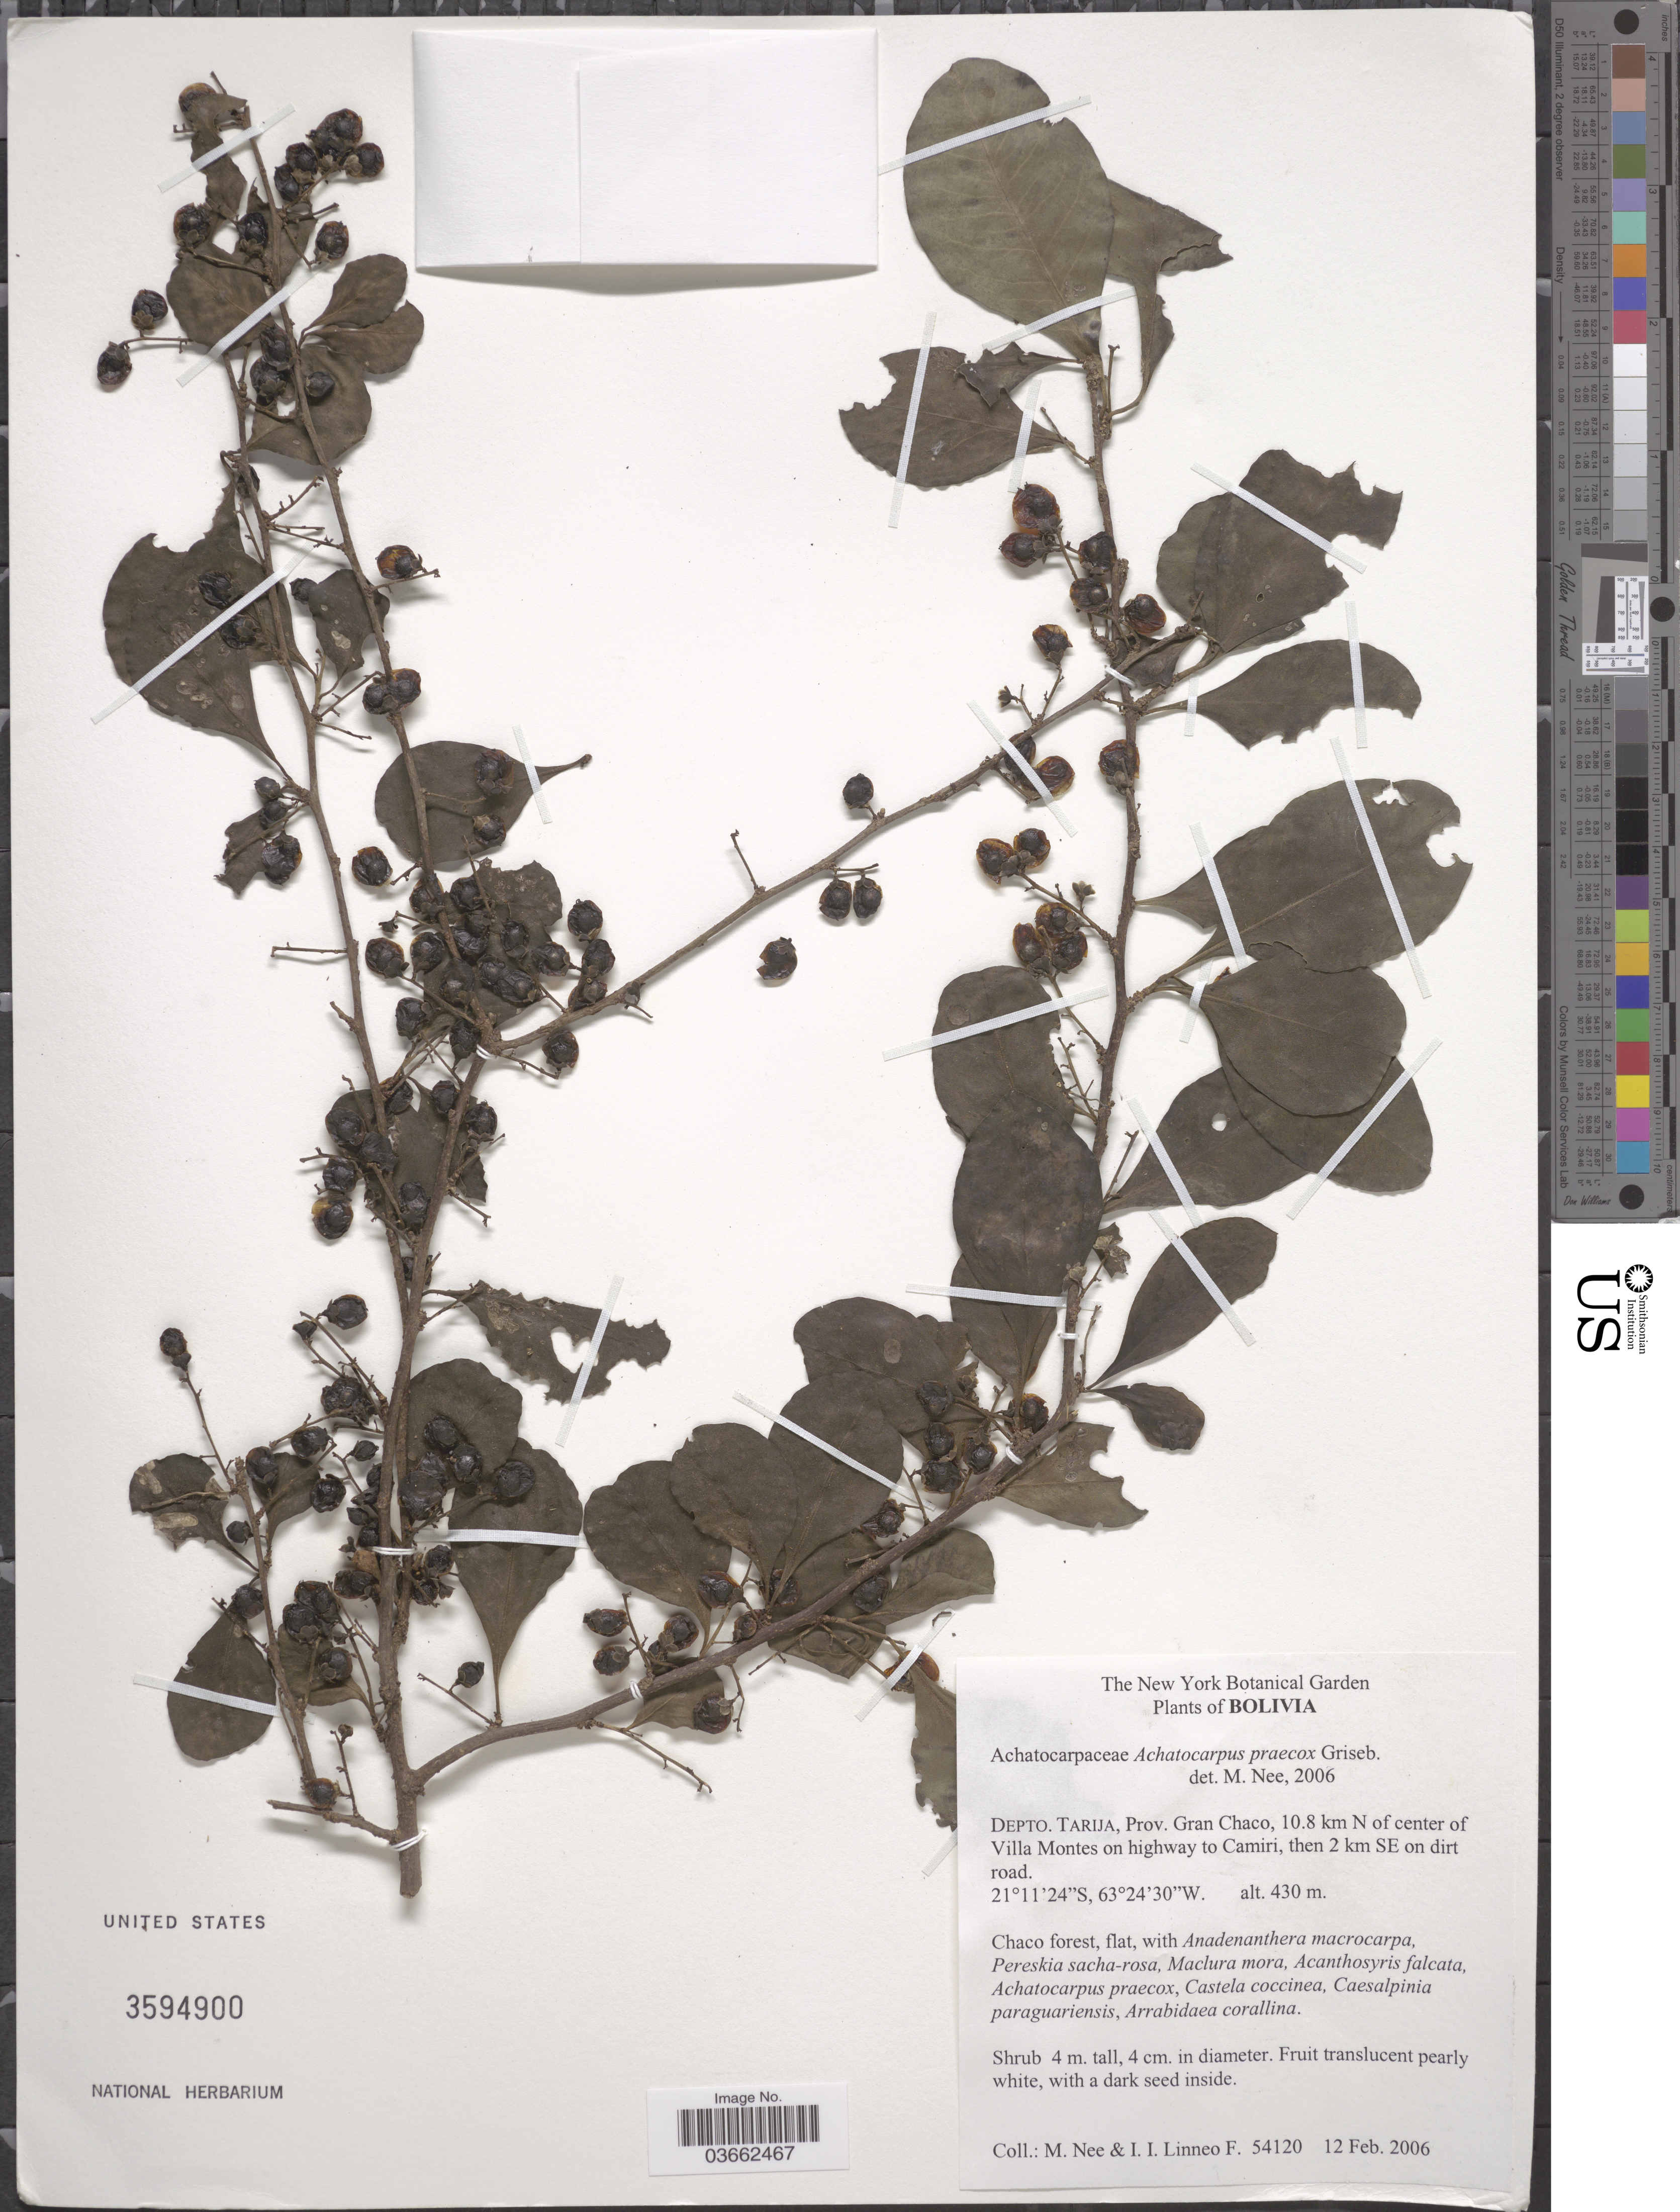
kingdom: Plantae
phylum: Tracheophyta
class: Magnoliopsida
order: Caryophyllales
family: Achatocarpaceae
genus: Achatocarpus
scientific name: Achatocarpus praecox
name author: Griseb.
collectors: M. Nee & I. Linneo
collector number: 54120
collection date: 2006-02-12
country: Bolivia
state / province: Tarija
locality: Depto. Tarija, Prov. Gran Chaco, 10.8 km N of center of Villa Montes on highway to Camiri, then 2 km SE on dirt road.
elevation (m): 430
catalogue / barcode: US 3594900